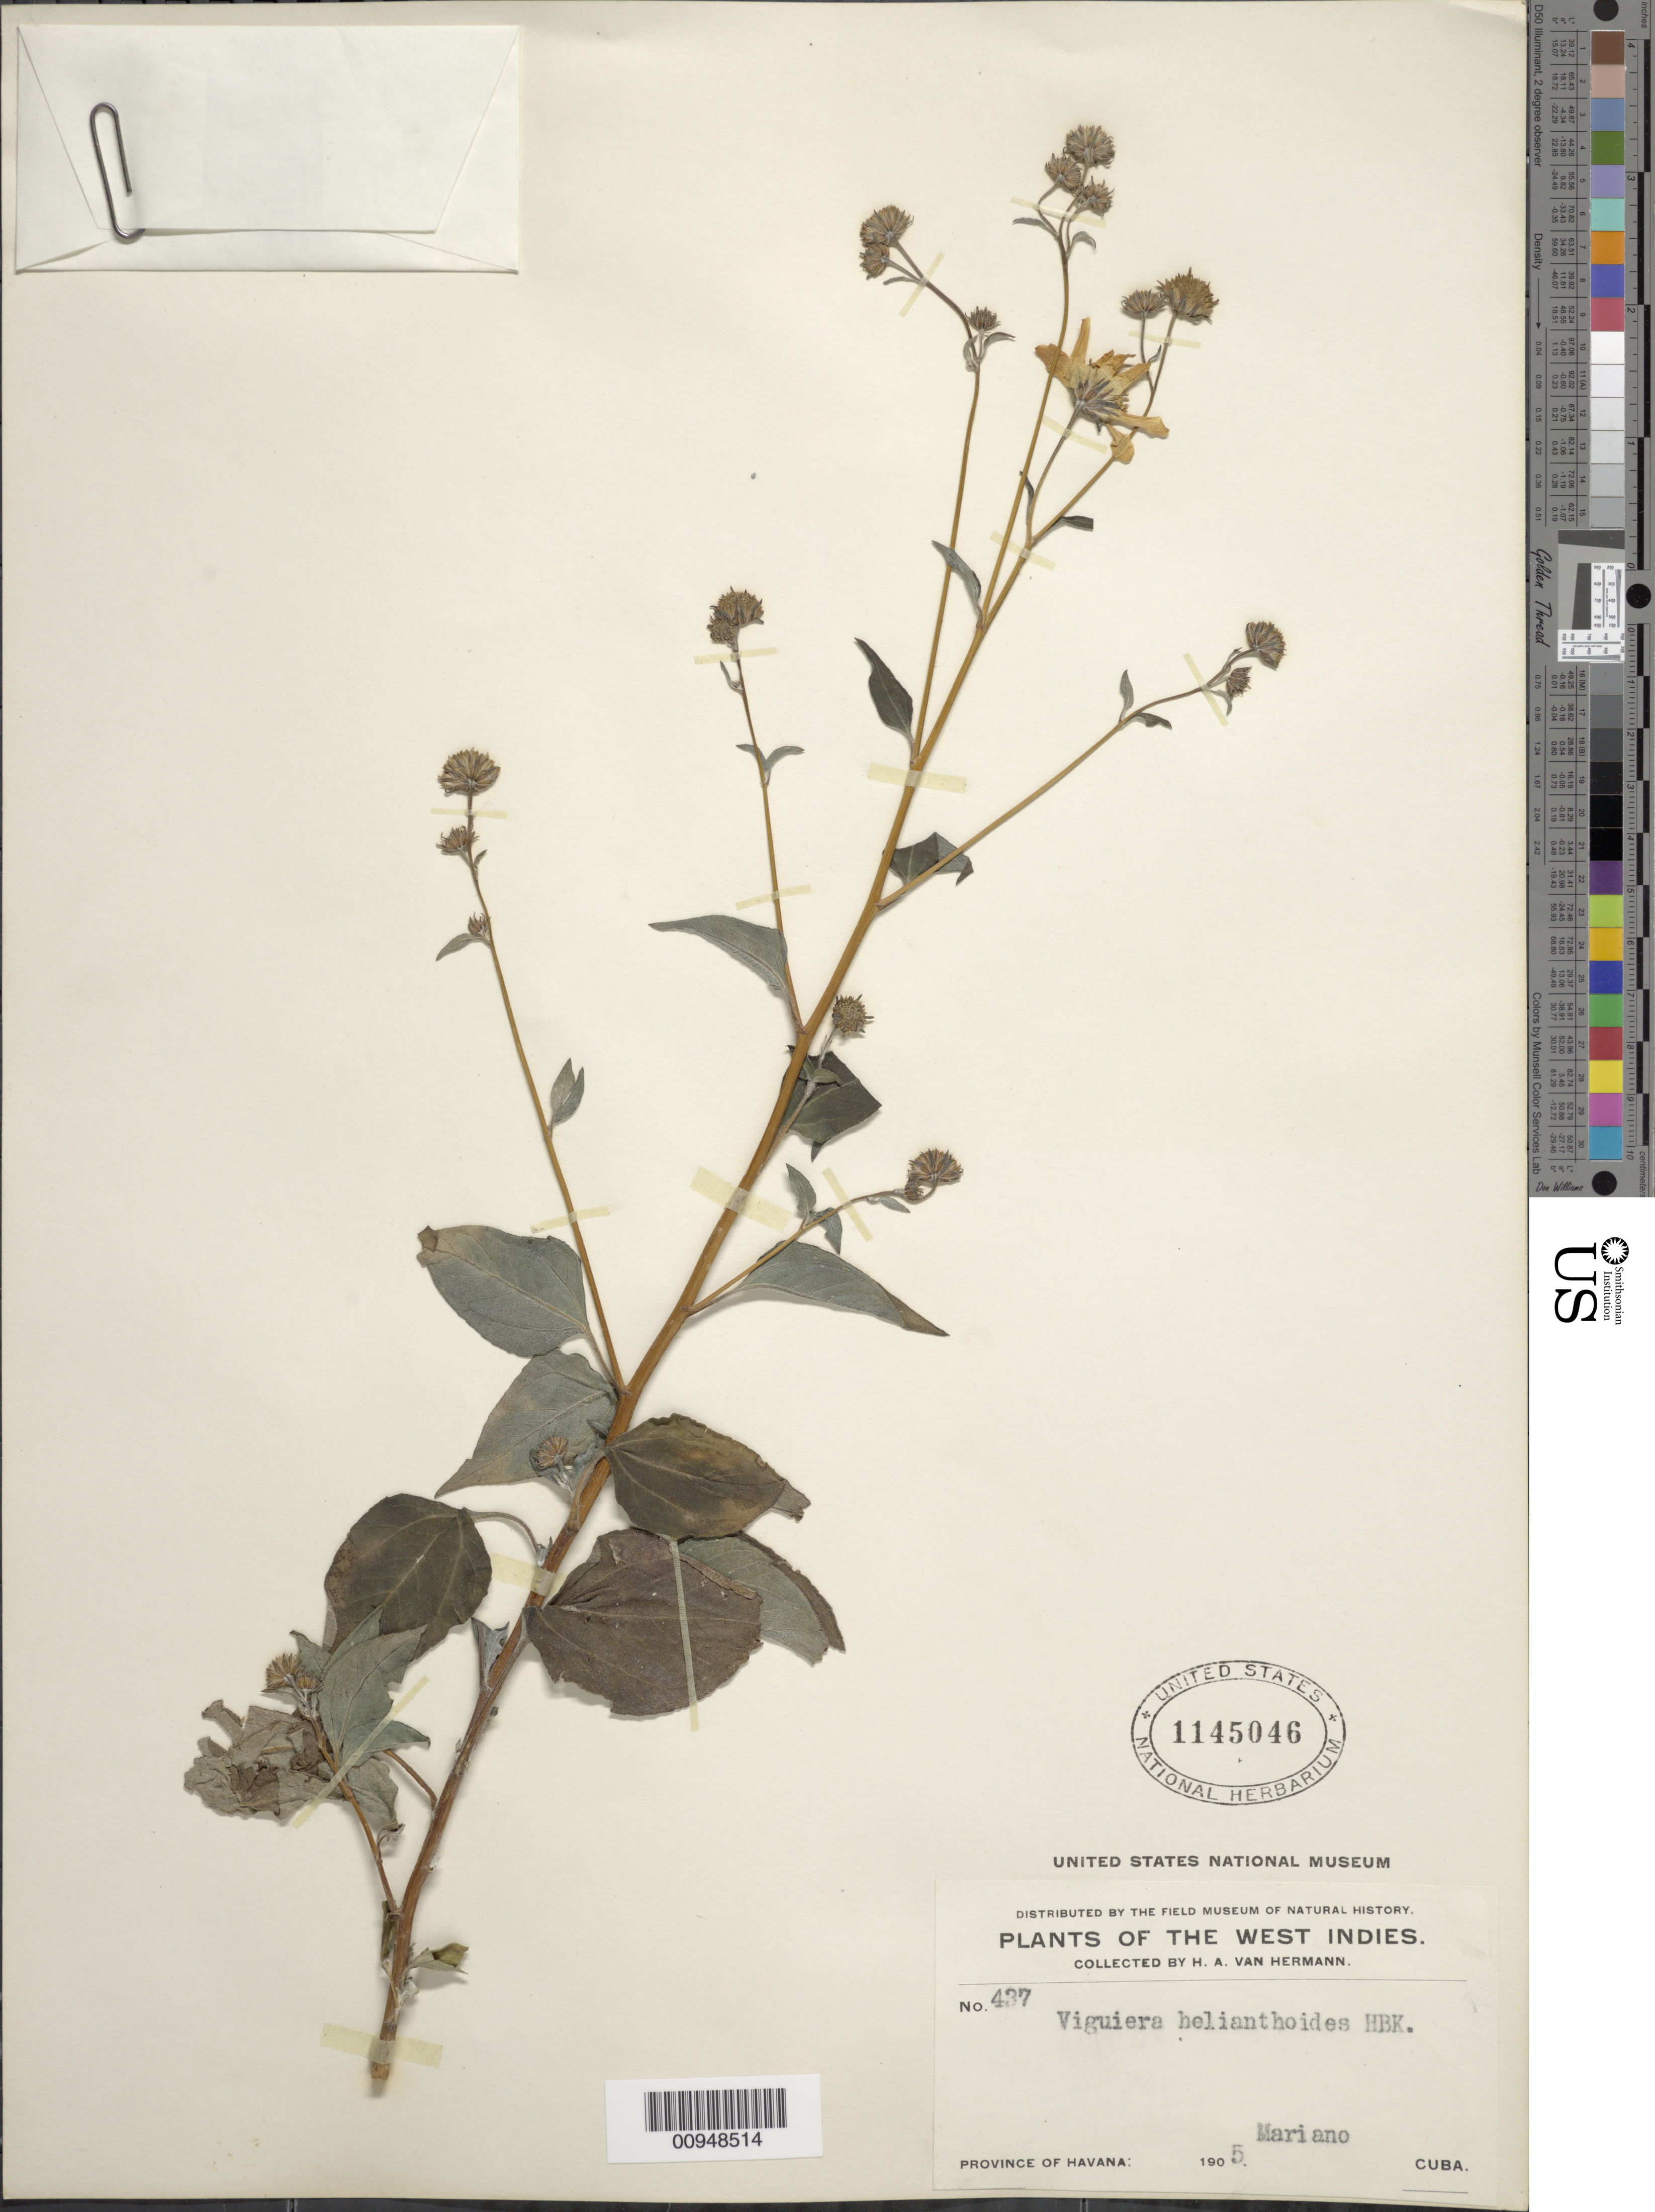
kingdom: Plantae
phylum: Tracheophyta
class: Magnoliopsida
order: Asterales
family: Asteraceae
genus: Viguiera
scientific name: Viguiera dentata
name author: (Cav.) Spreng.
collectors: H. A. Van Hermann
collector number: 437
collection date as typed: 1905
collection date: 1905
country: Cuba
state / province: La Habana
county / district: Municipio Playa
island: Cuba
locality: Marianao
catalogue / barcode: US 1145046